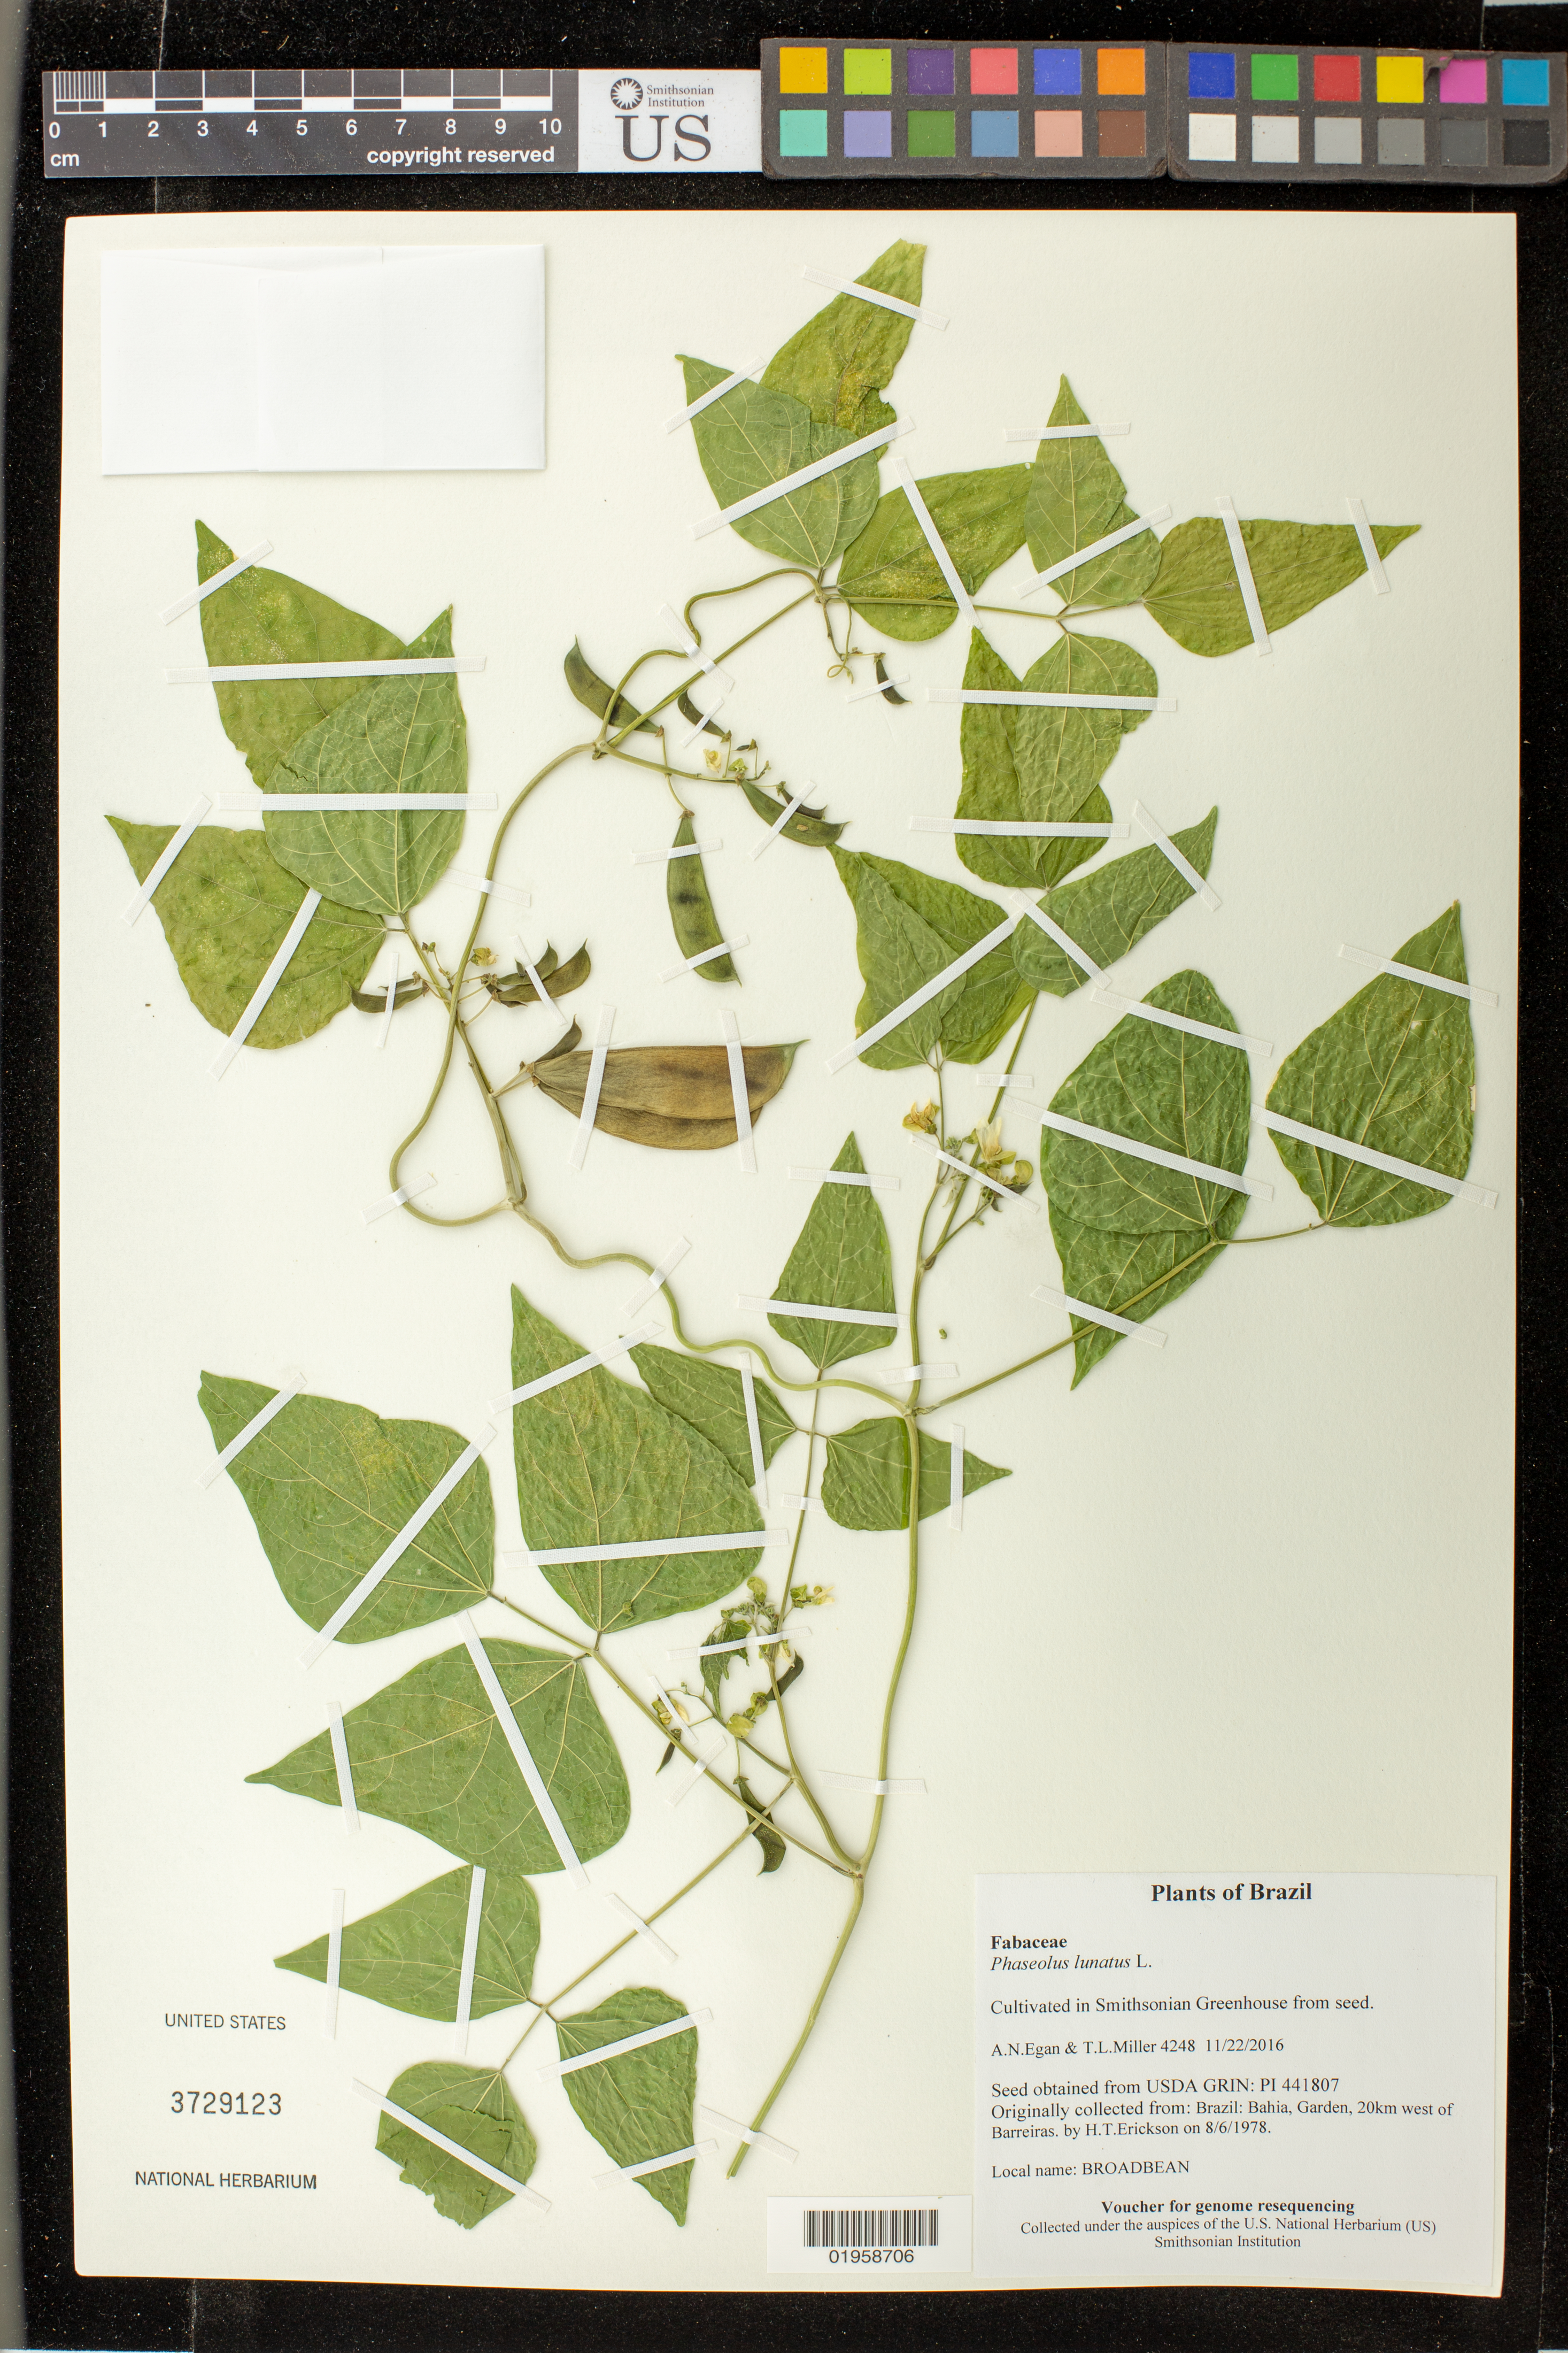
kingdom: Plantae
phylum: Tracheophyta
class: Magnoliopsida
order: Fabales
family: Fabaceae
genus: Phaseolus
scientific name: Phaseolus lunatus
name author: L.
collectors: A. N. Egan & T. L. Miller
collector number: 4248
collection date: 2016-11-22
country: United States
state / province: Maryland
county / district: Prince George's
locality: Smithsonian's Museum Support Ctr; 4210 Suitland Pkwy., NMNH Botany Research Greenhouses. Suitland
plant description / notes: Originally collected in Brazil, Bahia, Garden, 20km west of Barreiras, on 1978-08-06. H.T.Erickson (collector); Grown from seed acquired from the USDA's GRIN seed bank.; Broadbean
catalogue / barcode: US 3729123